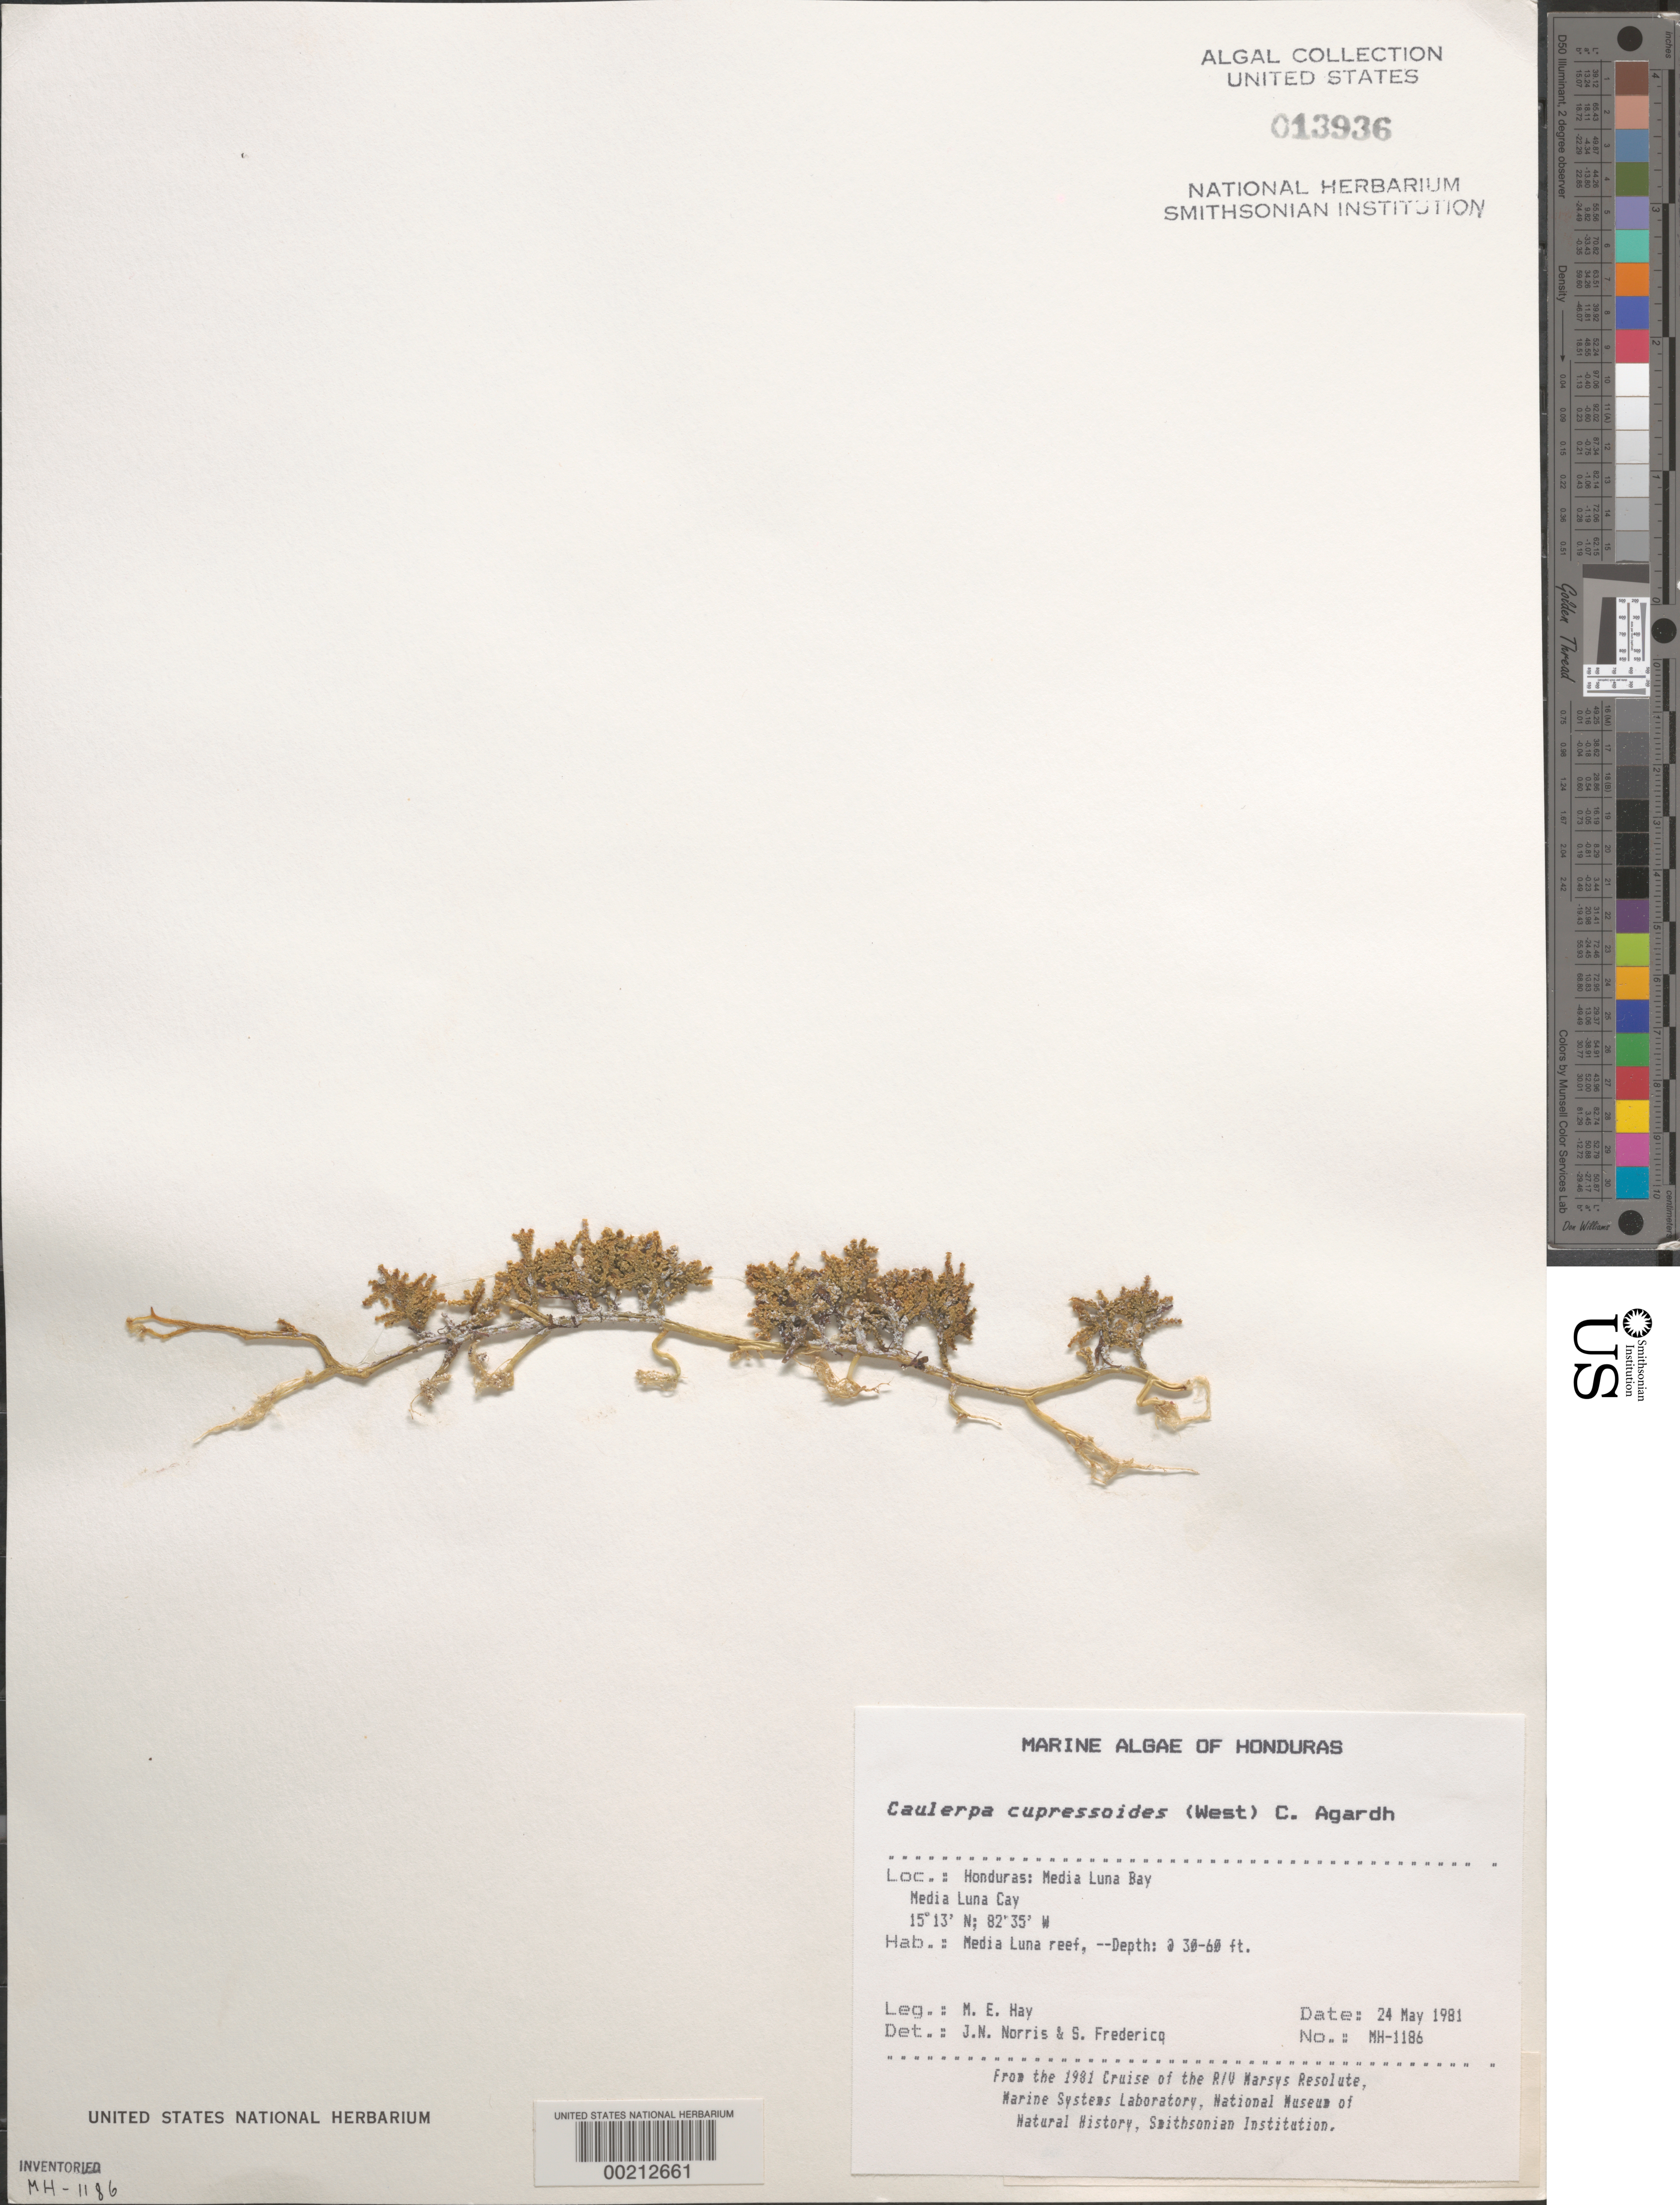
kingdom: Plantae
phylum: Chlorophyta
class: Ulvophyceae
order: Bryopsidales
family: Caulerpaceae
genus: Caulerpa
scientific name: Caulerpa cupressoides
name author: (Vahl) C. Agardh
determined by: Norris, J. N.; Fredericq, S.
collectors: M. E. Hay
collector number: MEH-1186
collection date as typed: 24 May 1981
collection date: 1981-05-24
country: Honduras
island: Media Luna Cay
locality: Media Luna Bay, Media Luna Reef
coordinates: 15 13' N, 82 35' W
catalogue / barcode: US 13936